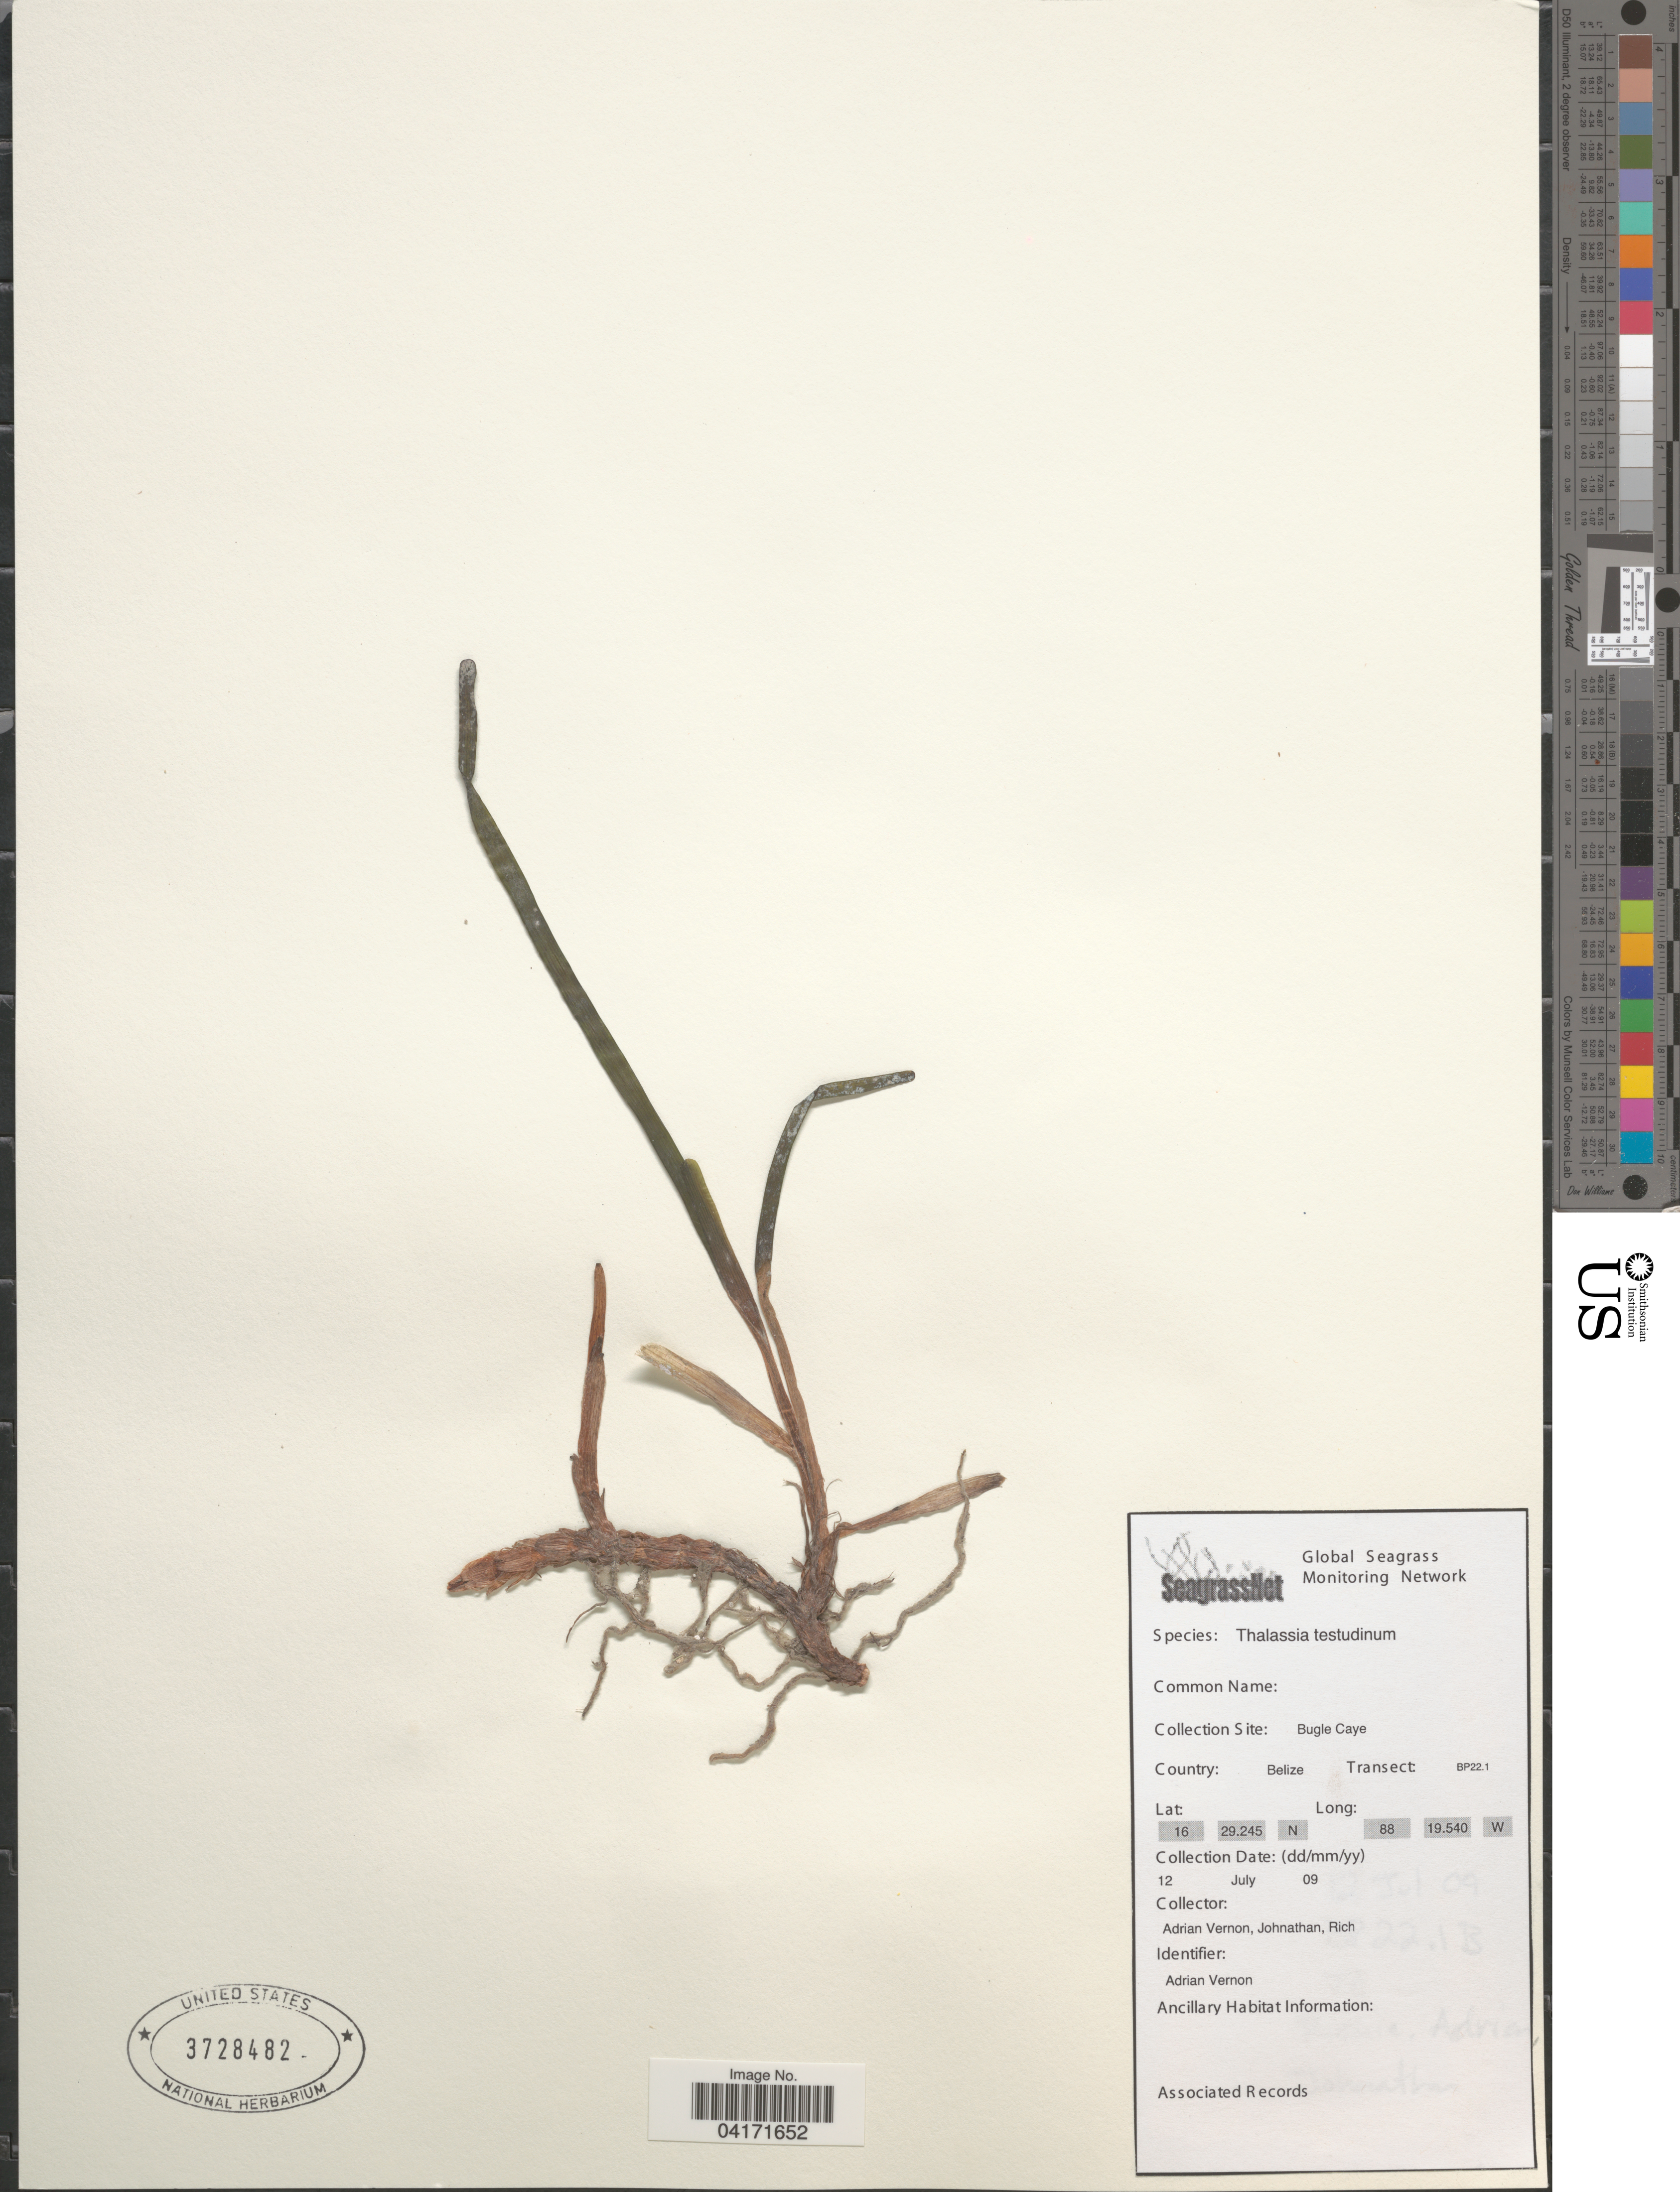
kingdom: Plantae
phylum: Tracheophyta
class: Liliopsida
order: Alismatales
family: Hydrocharitaceae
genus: Thalassia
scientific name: Thalassia testudinum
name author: Banks & Sol. ex K.D. Koenig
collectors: A. Vernon, Johnathan & Rich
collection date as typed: Transcribed d/m/y: 12/7/9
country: Belize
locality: Bugle Caye. Transect: BP22.1.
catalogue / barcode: US 3728482